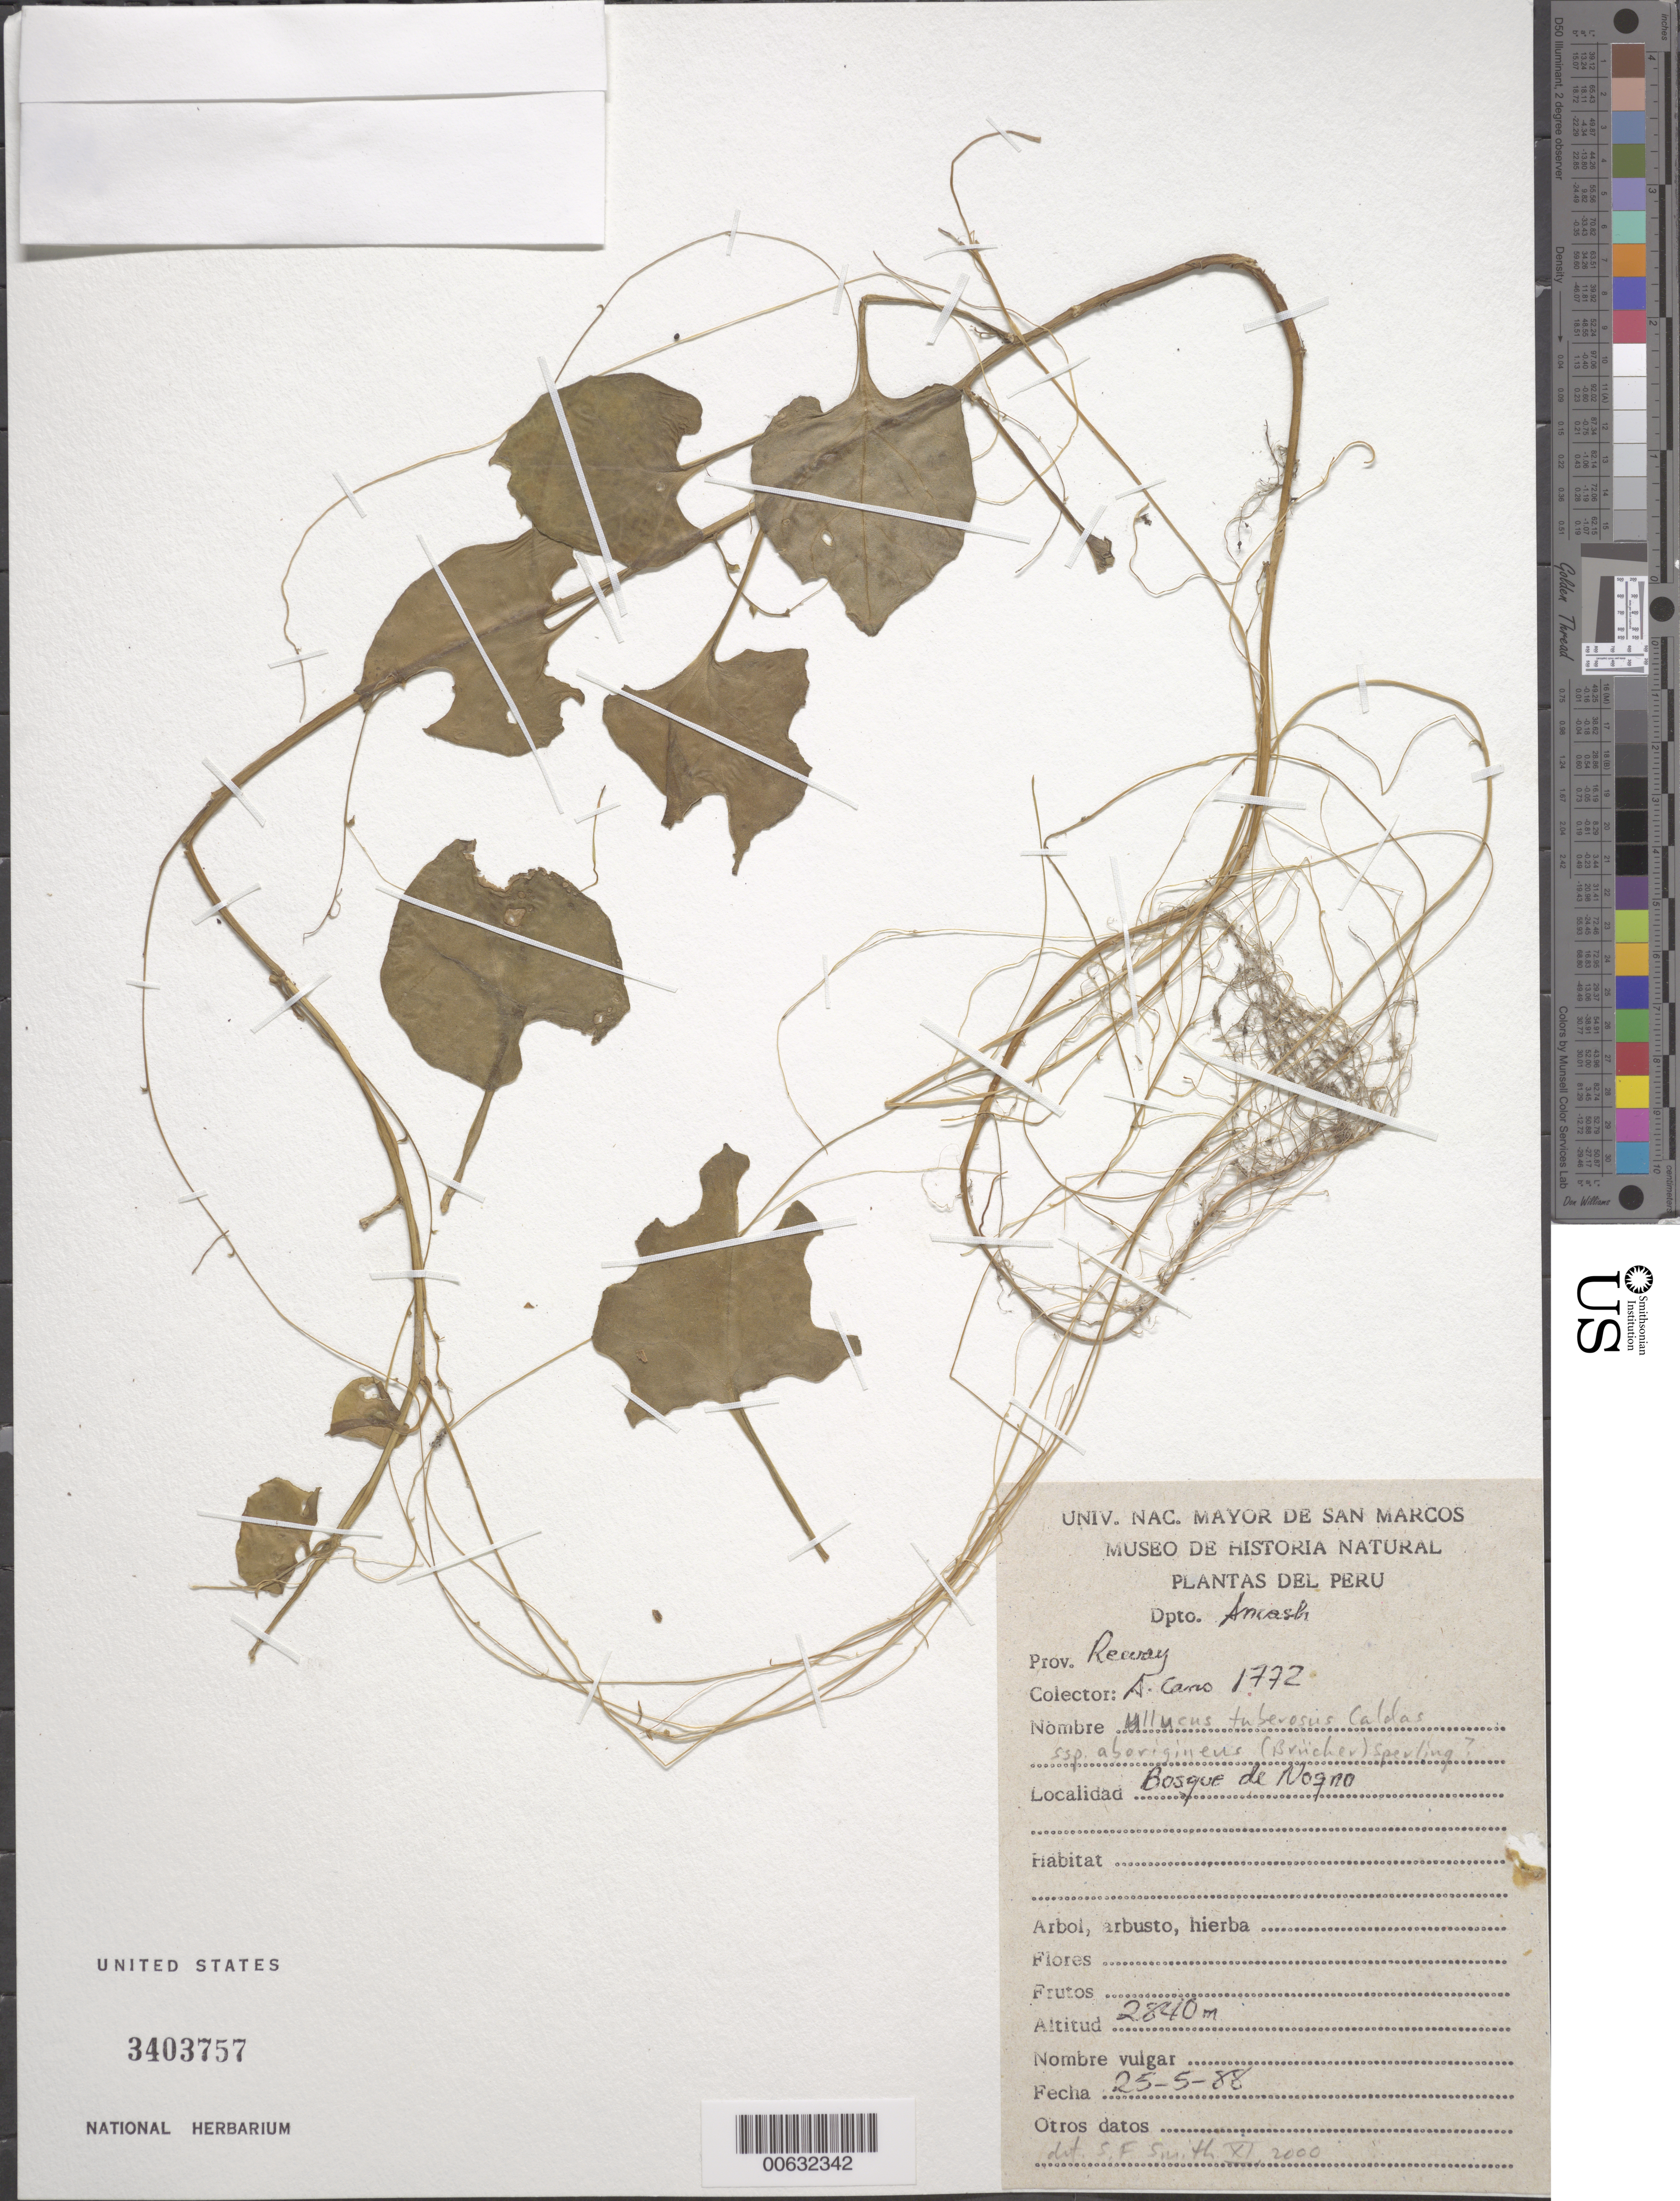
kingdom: Plantae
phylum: Tracheophyta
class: Magnoliopsida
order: Caryophyllales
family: Basellaceae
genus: Ullucus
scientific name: Ullucus tuberosus subsp. aborigineus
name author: (Brucher) Sperling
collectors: A. Cano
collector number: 1772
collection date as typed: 25 May 1988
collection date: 1988-05-25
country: Peru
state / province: Ancash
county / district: Recuay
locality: Bosque de Nogno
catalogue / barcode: US 3403757